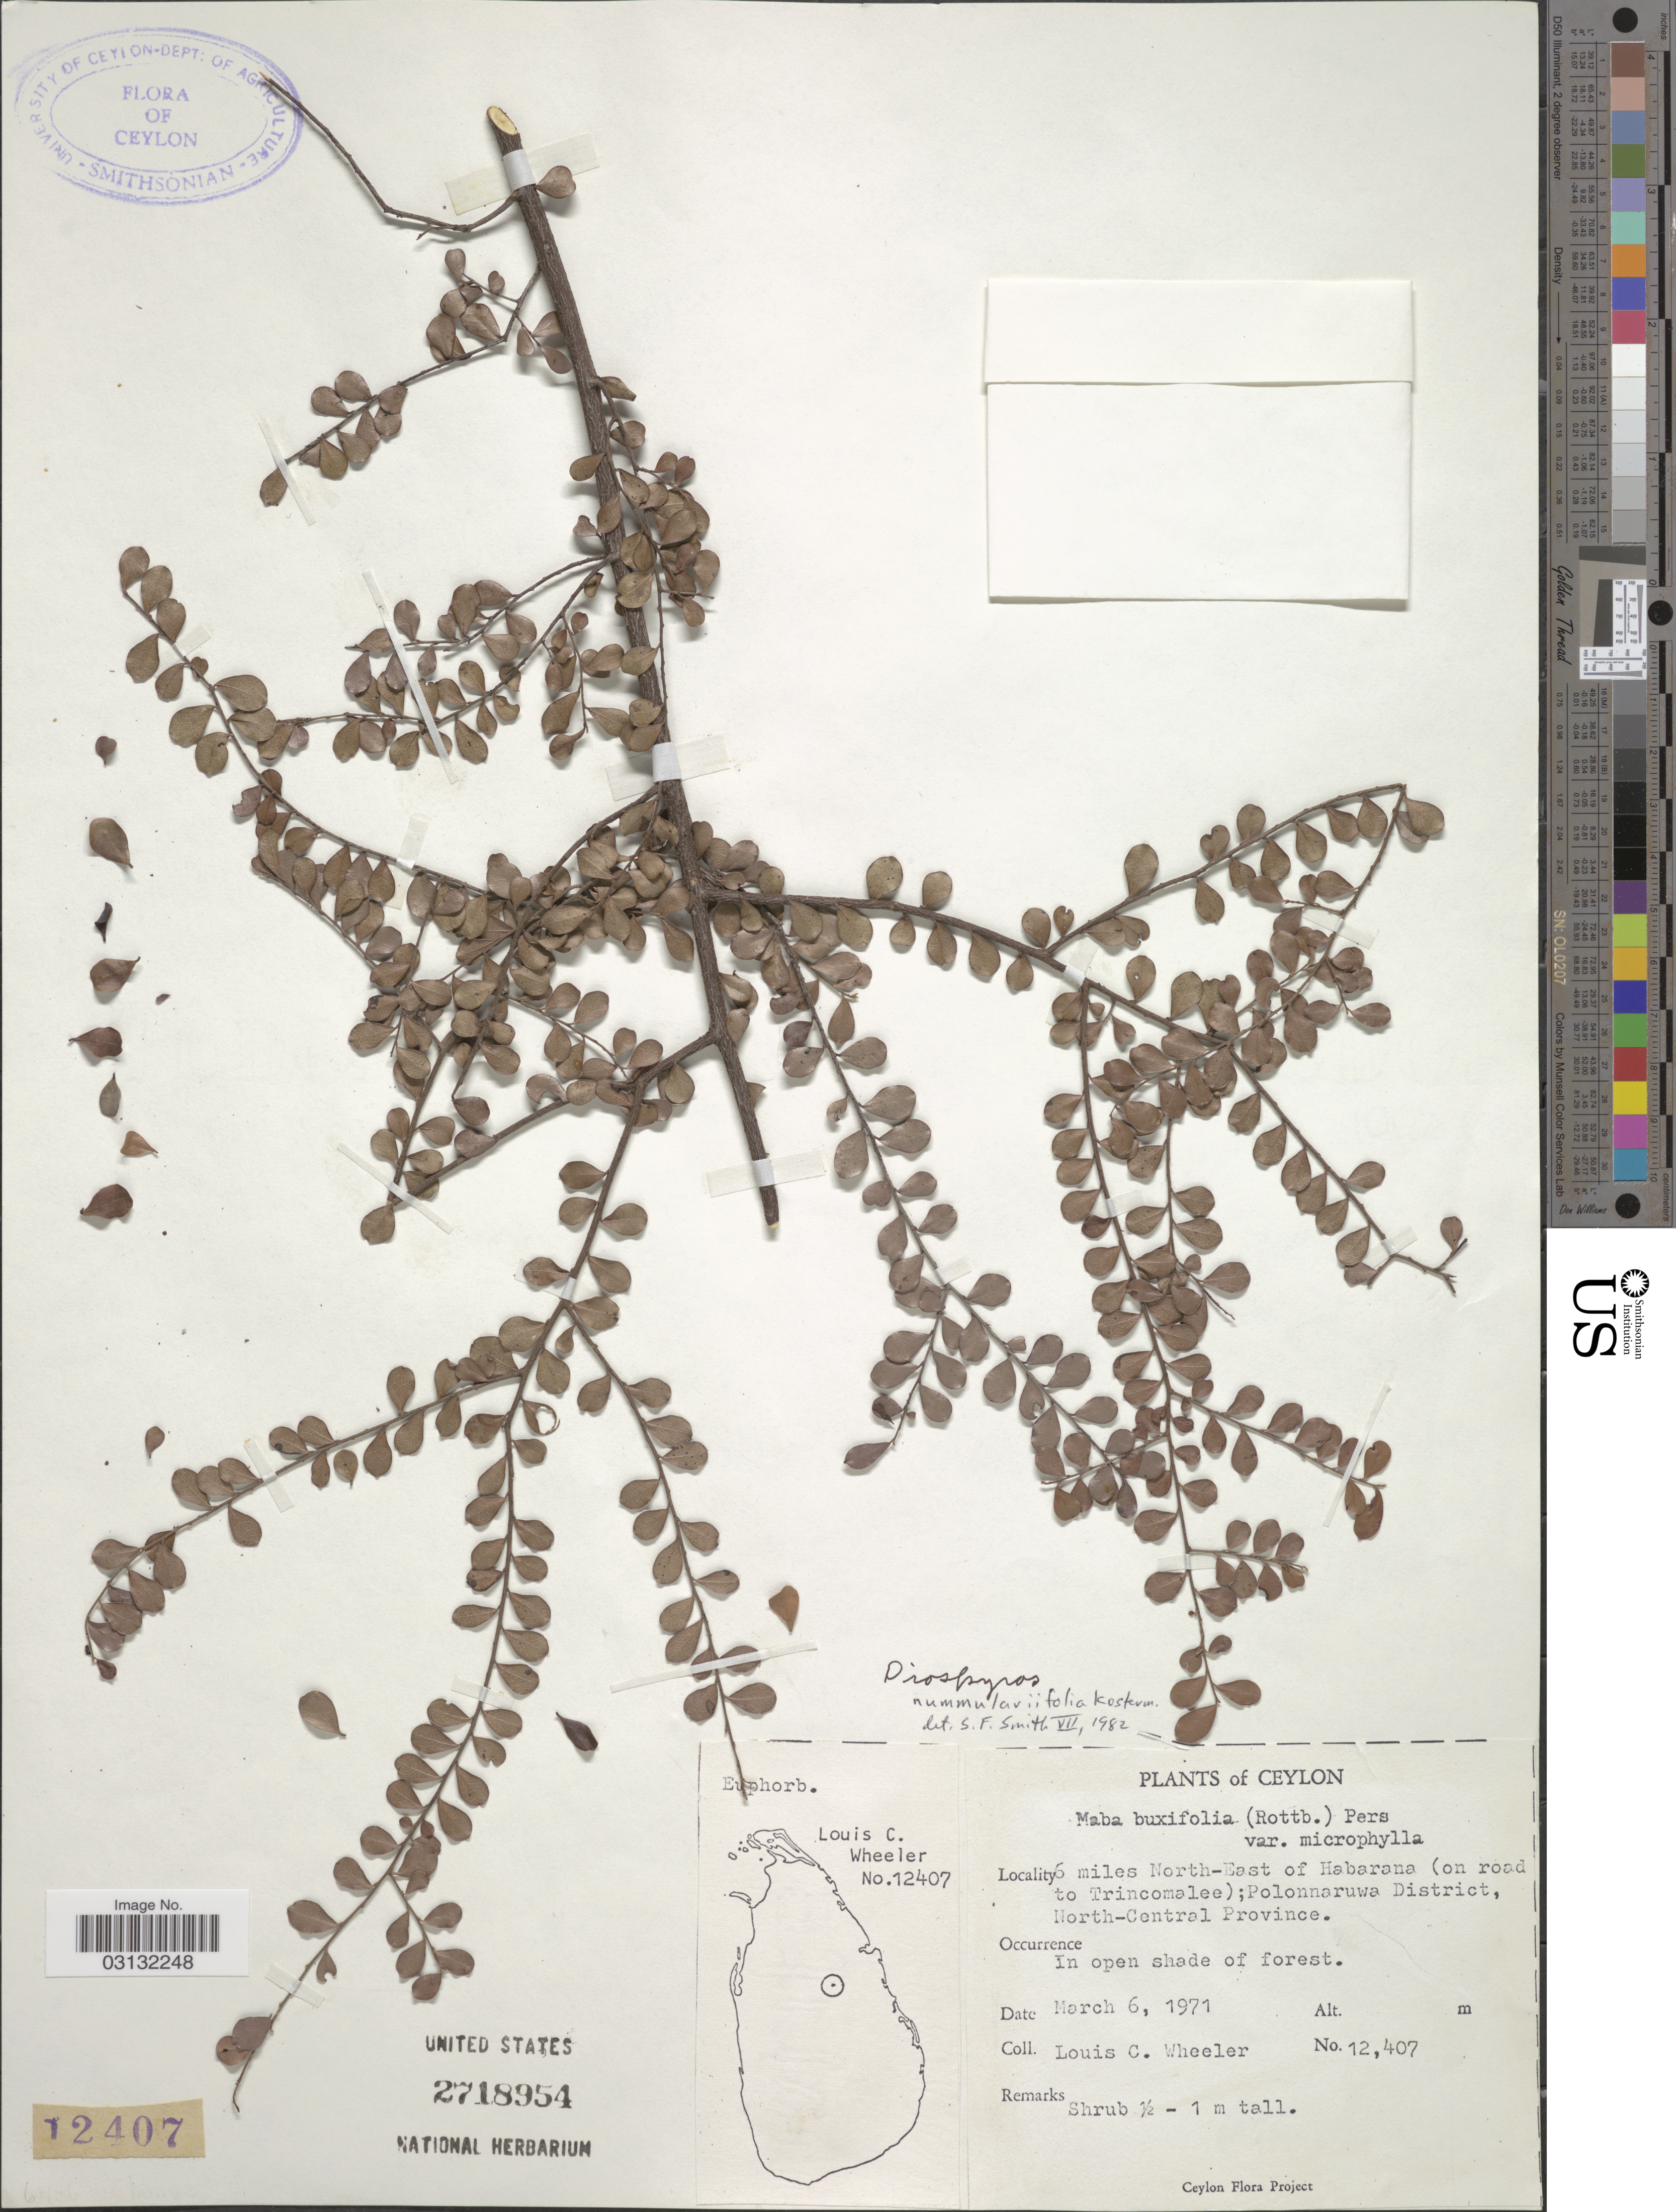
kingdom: Plantae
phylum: Tracheophyta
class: Magnoliopsida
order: Ericales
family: Ebenaceae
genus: Diospyros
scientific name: Diospyros nummulariifolia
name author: Kosterm.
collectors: L. C. Wheeler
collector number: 12407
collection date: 1971-03-06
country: Sri Lanka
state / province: North Central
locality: Ceylon. 6 miles North-East of Habarana (on road to Trincomalee); Polonnaruwa District.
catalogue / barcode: US 2718954